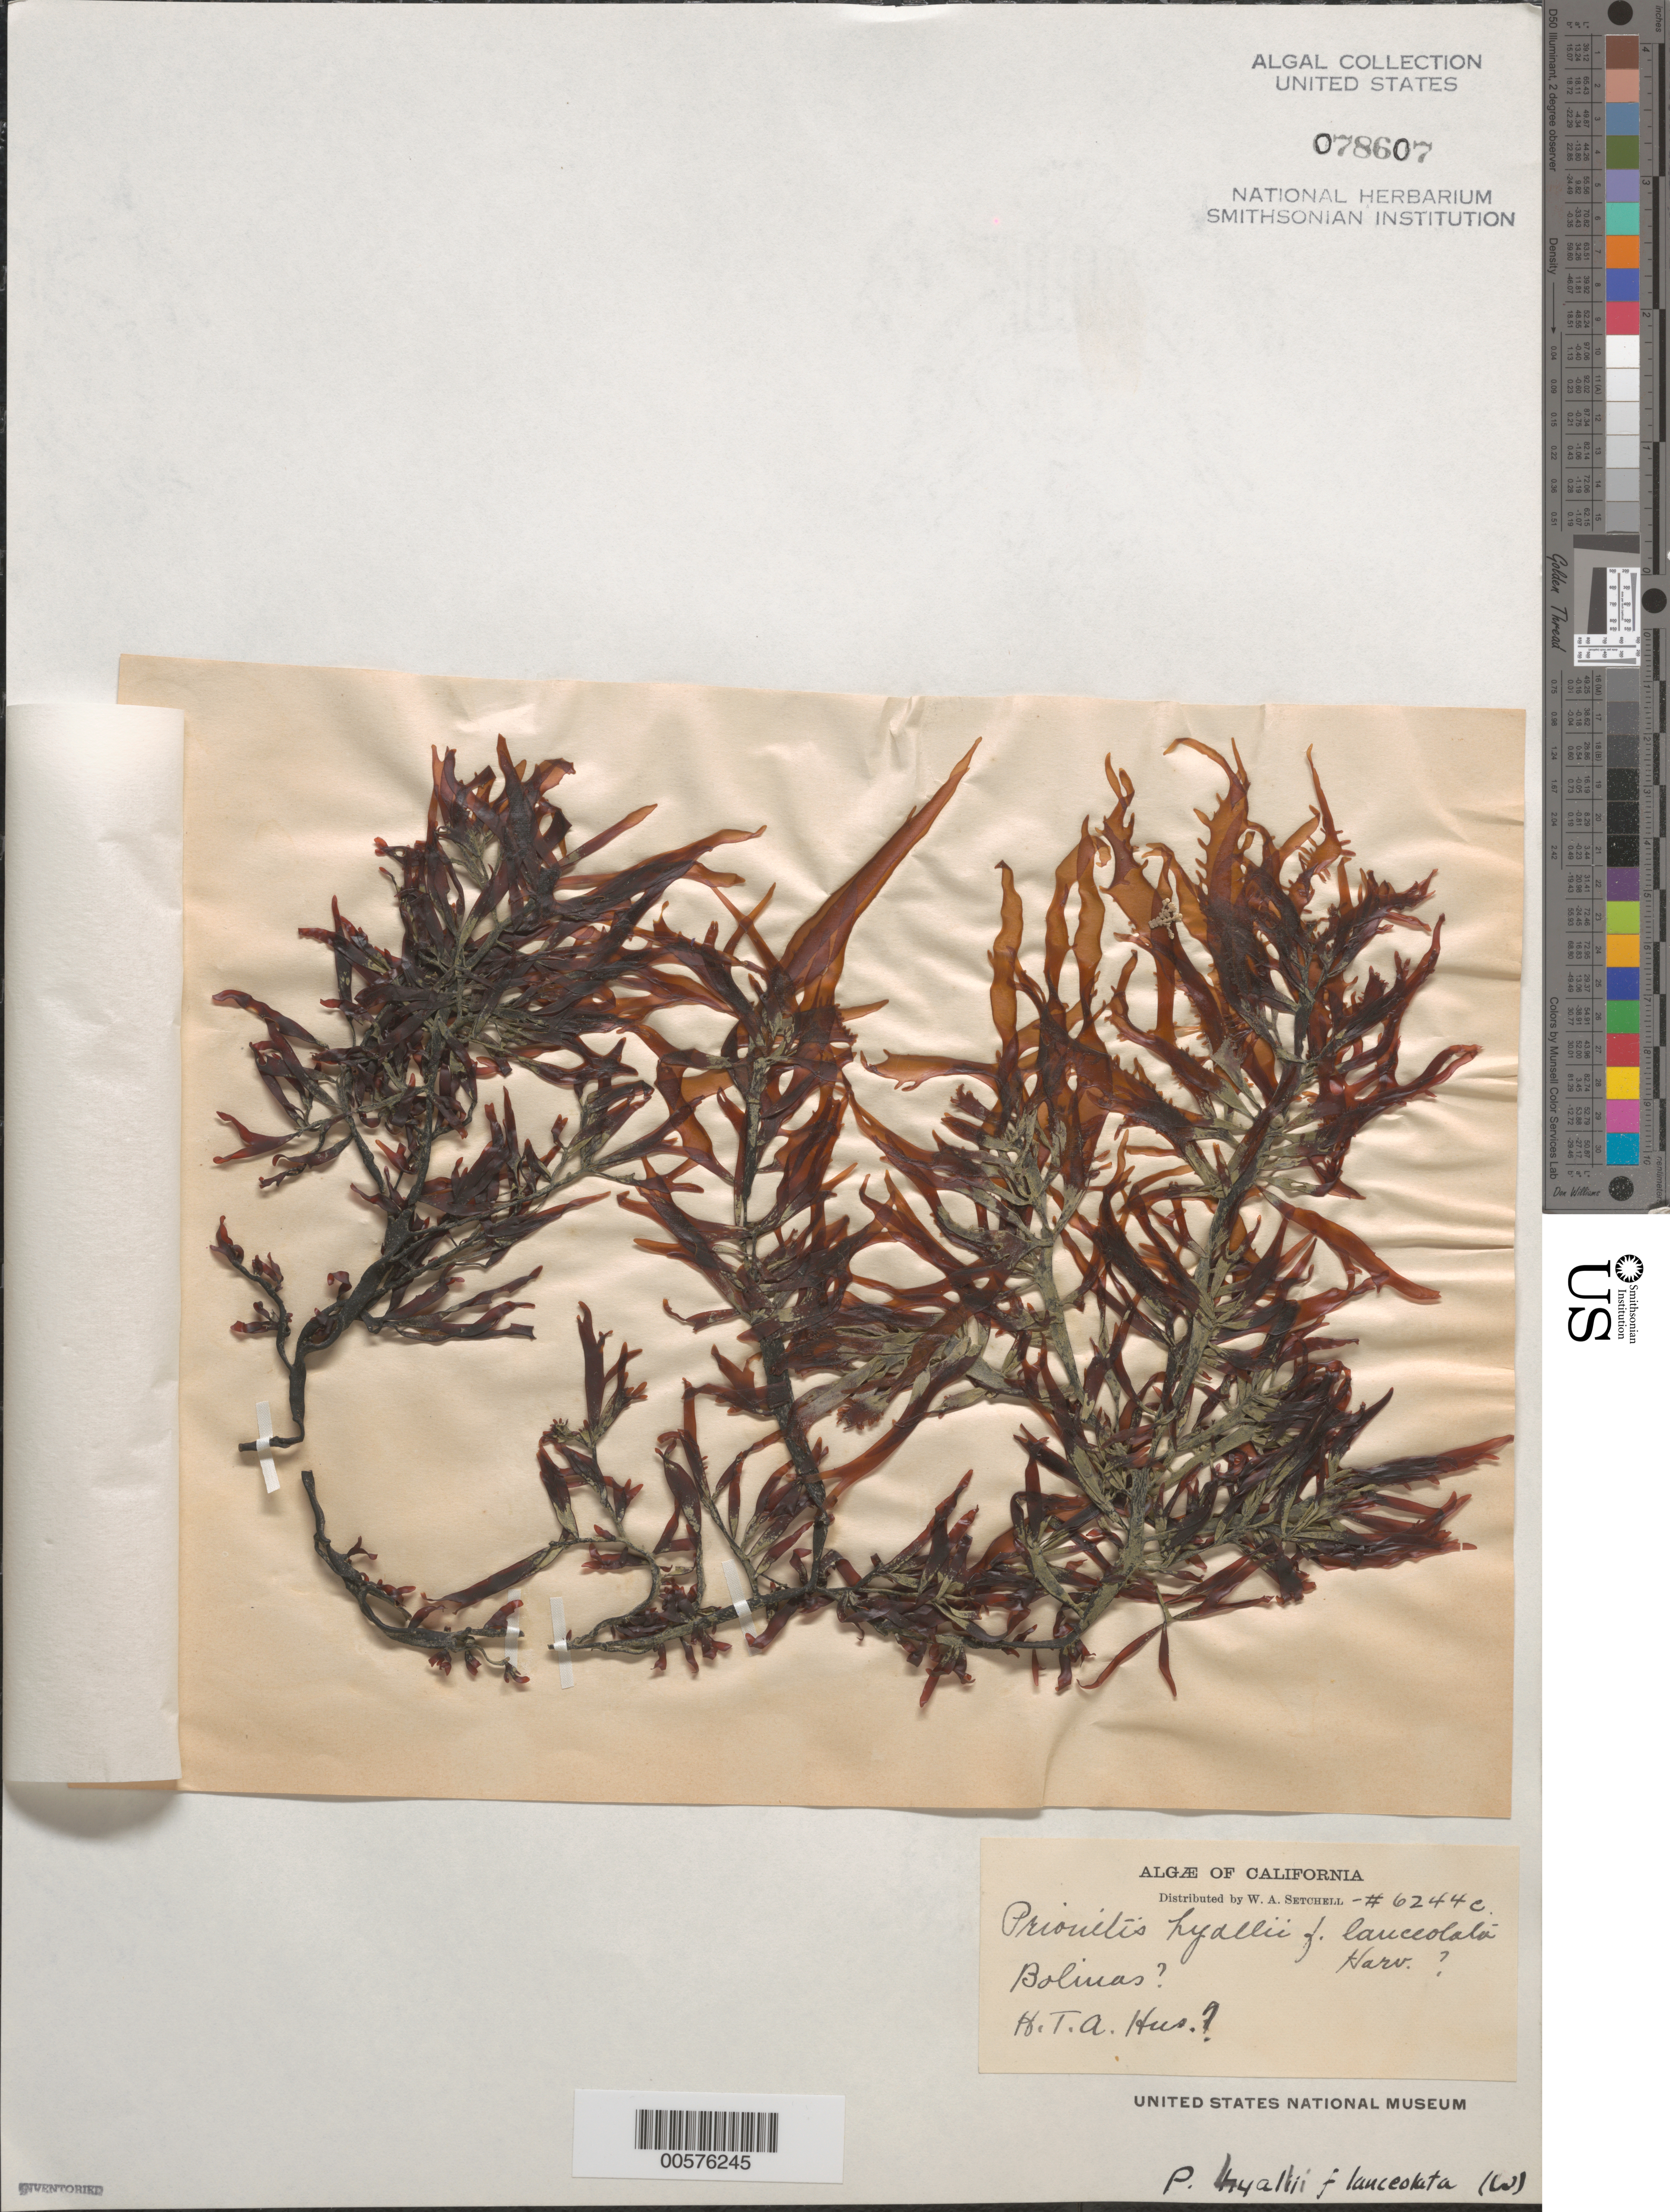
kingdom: Plantae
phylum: Rhodophyta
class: Florideophyceae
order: Cryptonemiales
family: Cryptonemiaceae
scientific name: Prionitis sternbergii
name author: (C. Agardh) J. Agardh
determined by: Algae name updating Project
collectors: H. T. A. Hus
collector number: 6244c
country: United States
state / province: California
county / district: Marin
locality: Bolinas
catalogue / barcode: US 78607